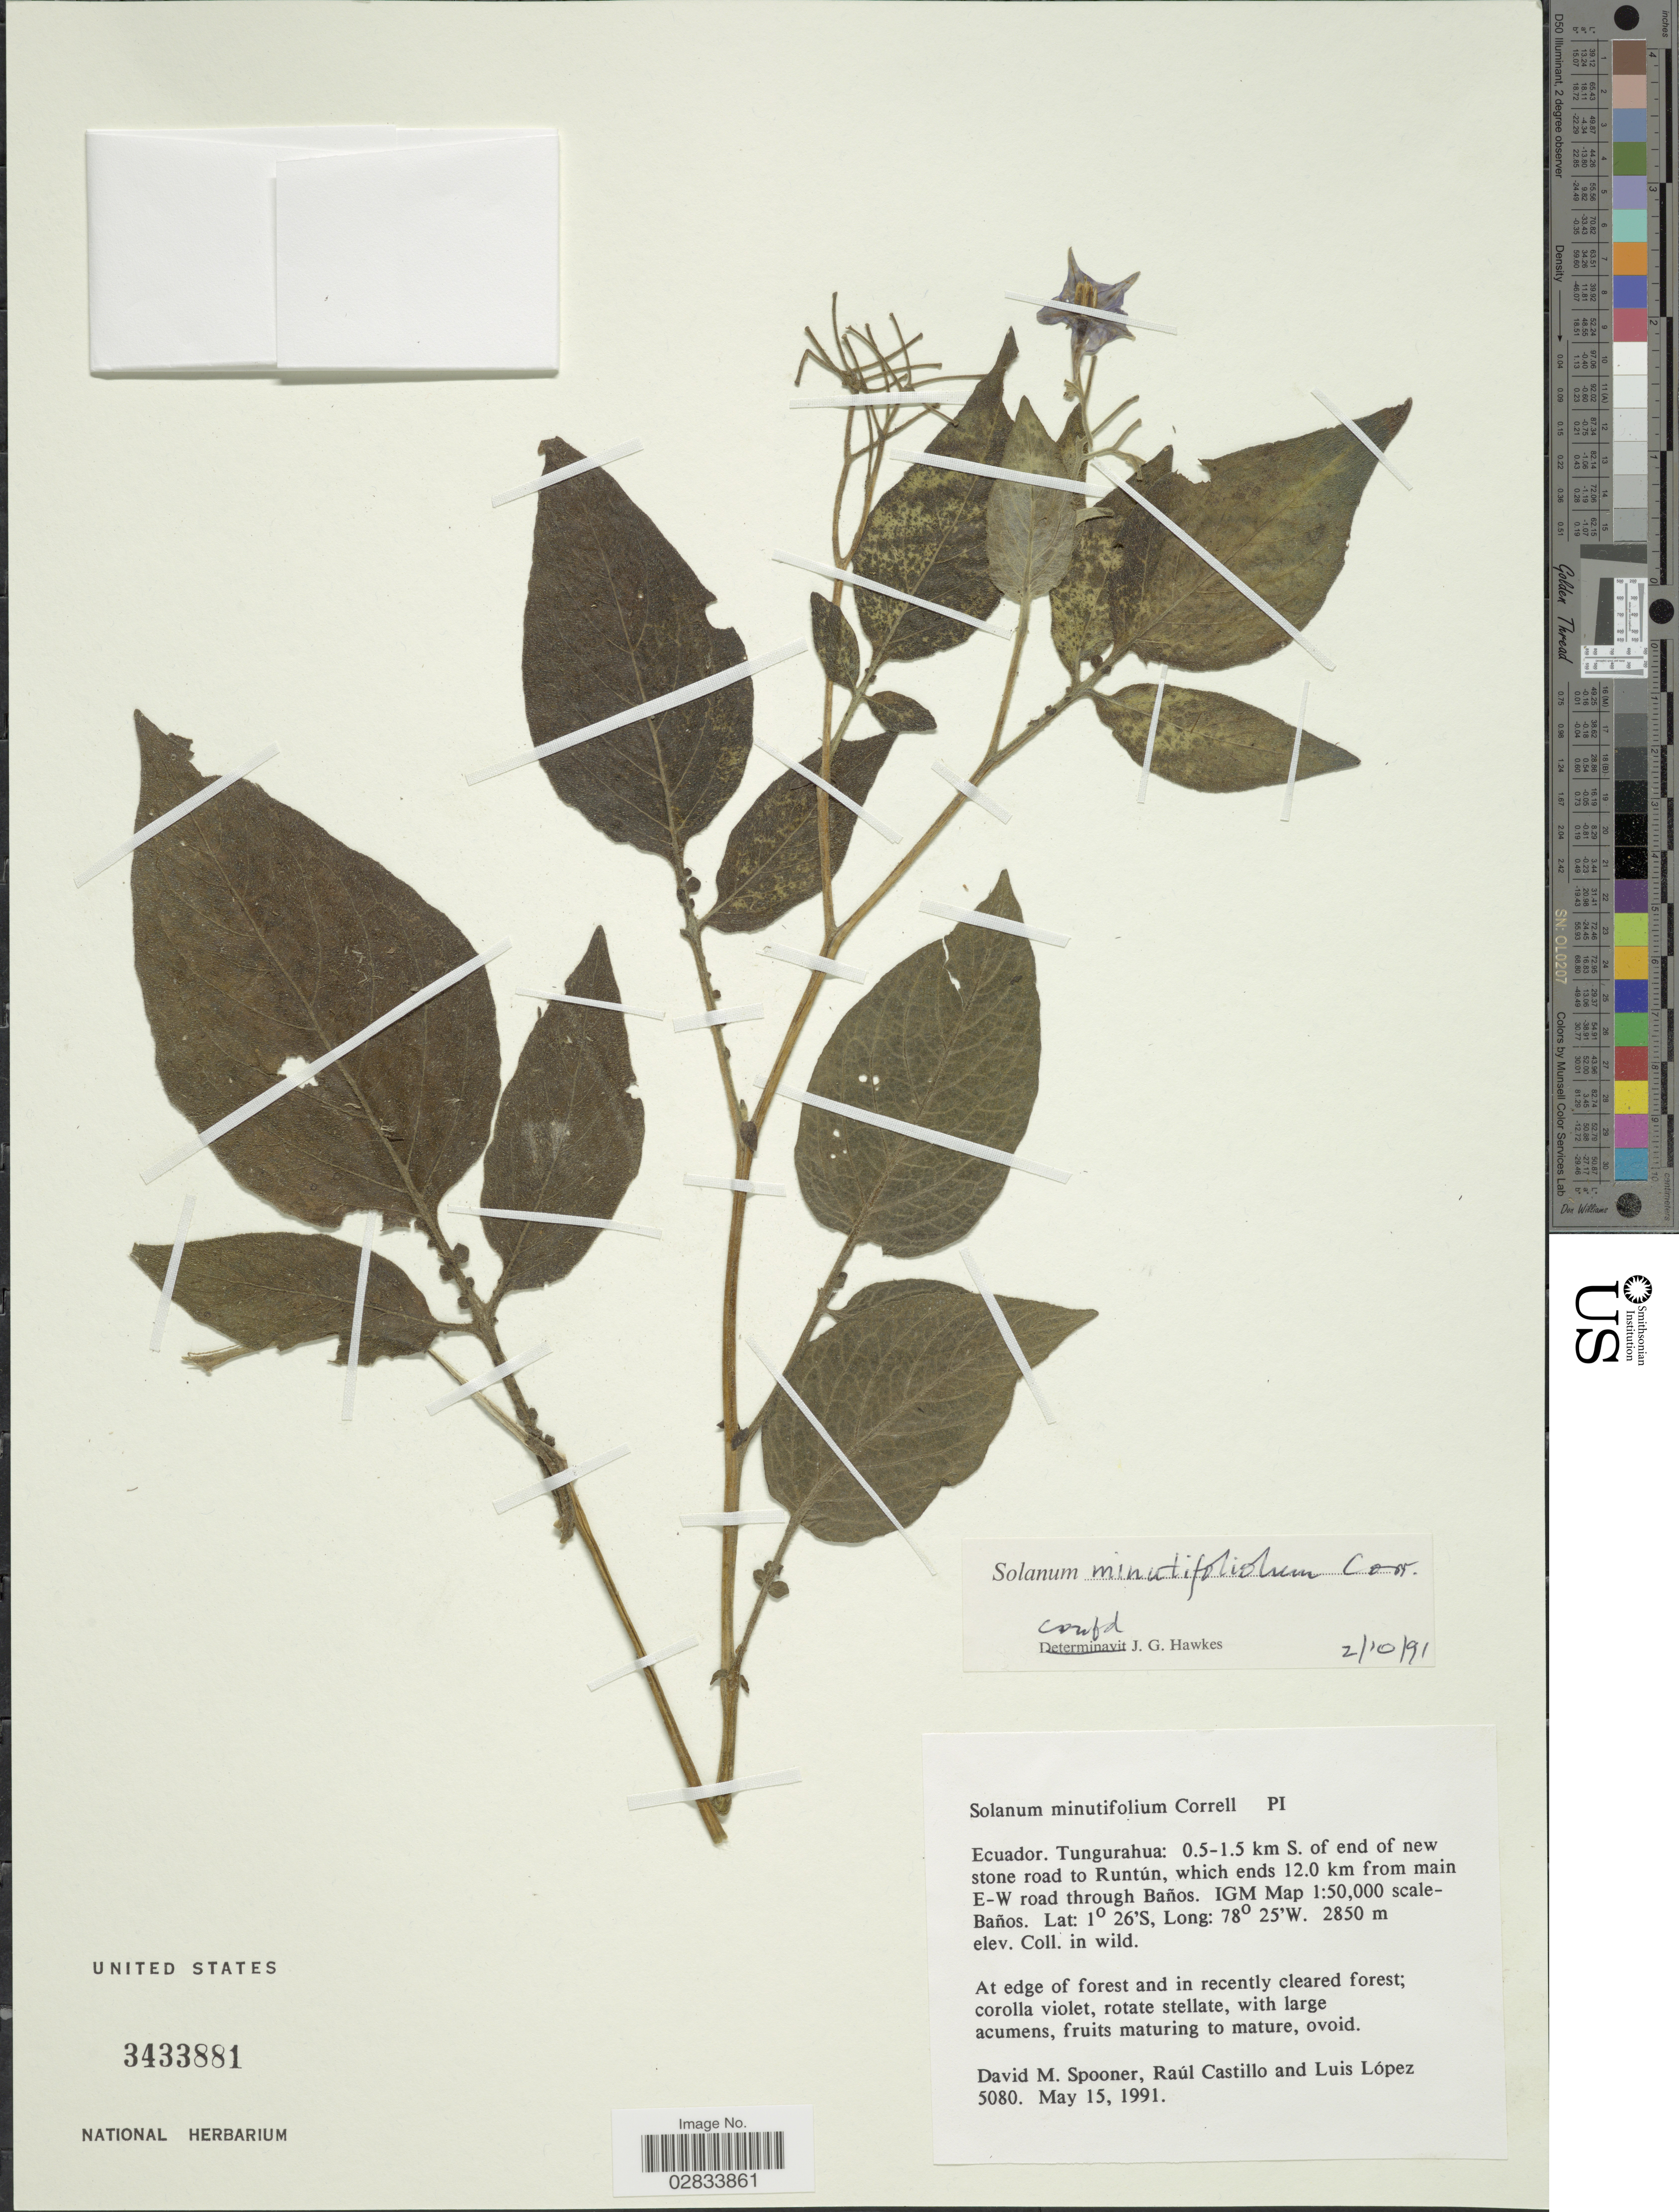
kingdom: Plantae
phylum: Tracheophyta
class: Magnoliopsida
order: Solanales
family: Solanaceae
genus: Solanum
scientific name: Solanum minutifoliolum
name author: Correll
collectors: D. Spooner, R. Castillo & L. López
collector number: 5080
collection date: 1991-05-15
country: Ecuador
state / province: Tungurahua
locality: Tungurahua: 0.5-1.5 km S. of end of new stone road to Runtún, which ends 12.0 km from main E-W road through Baños, IGM Map 1:50, 000 scale- Baños.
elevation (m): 2850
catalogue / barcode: US 3433881